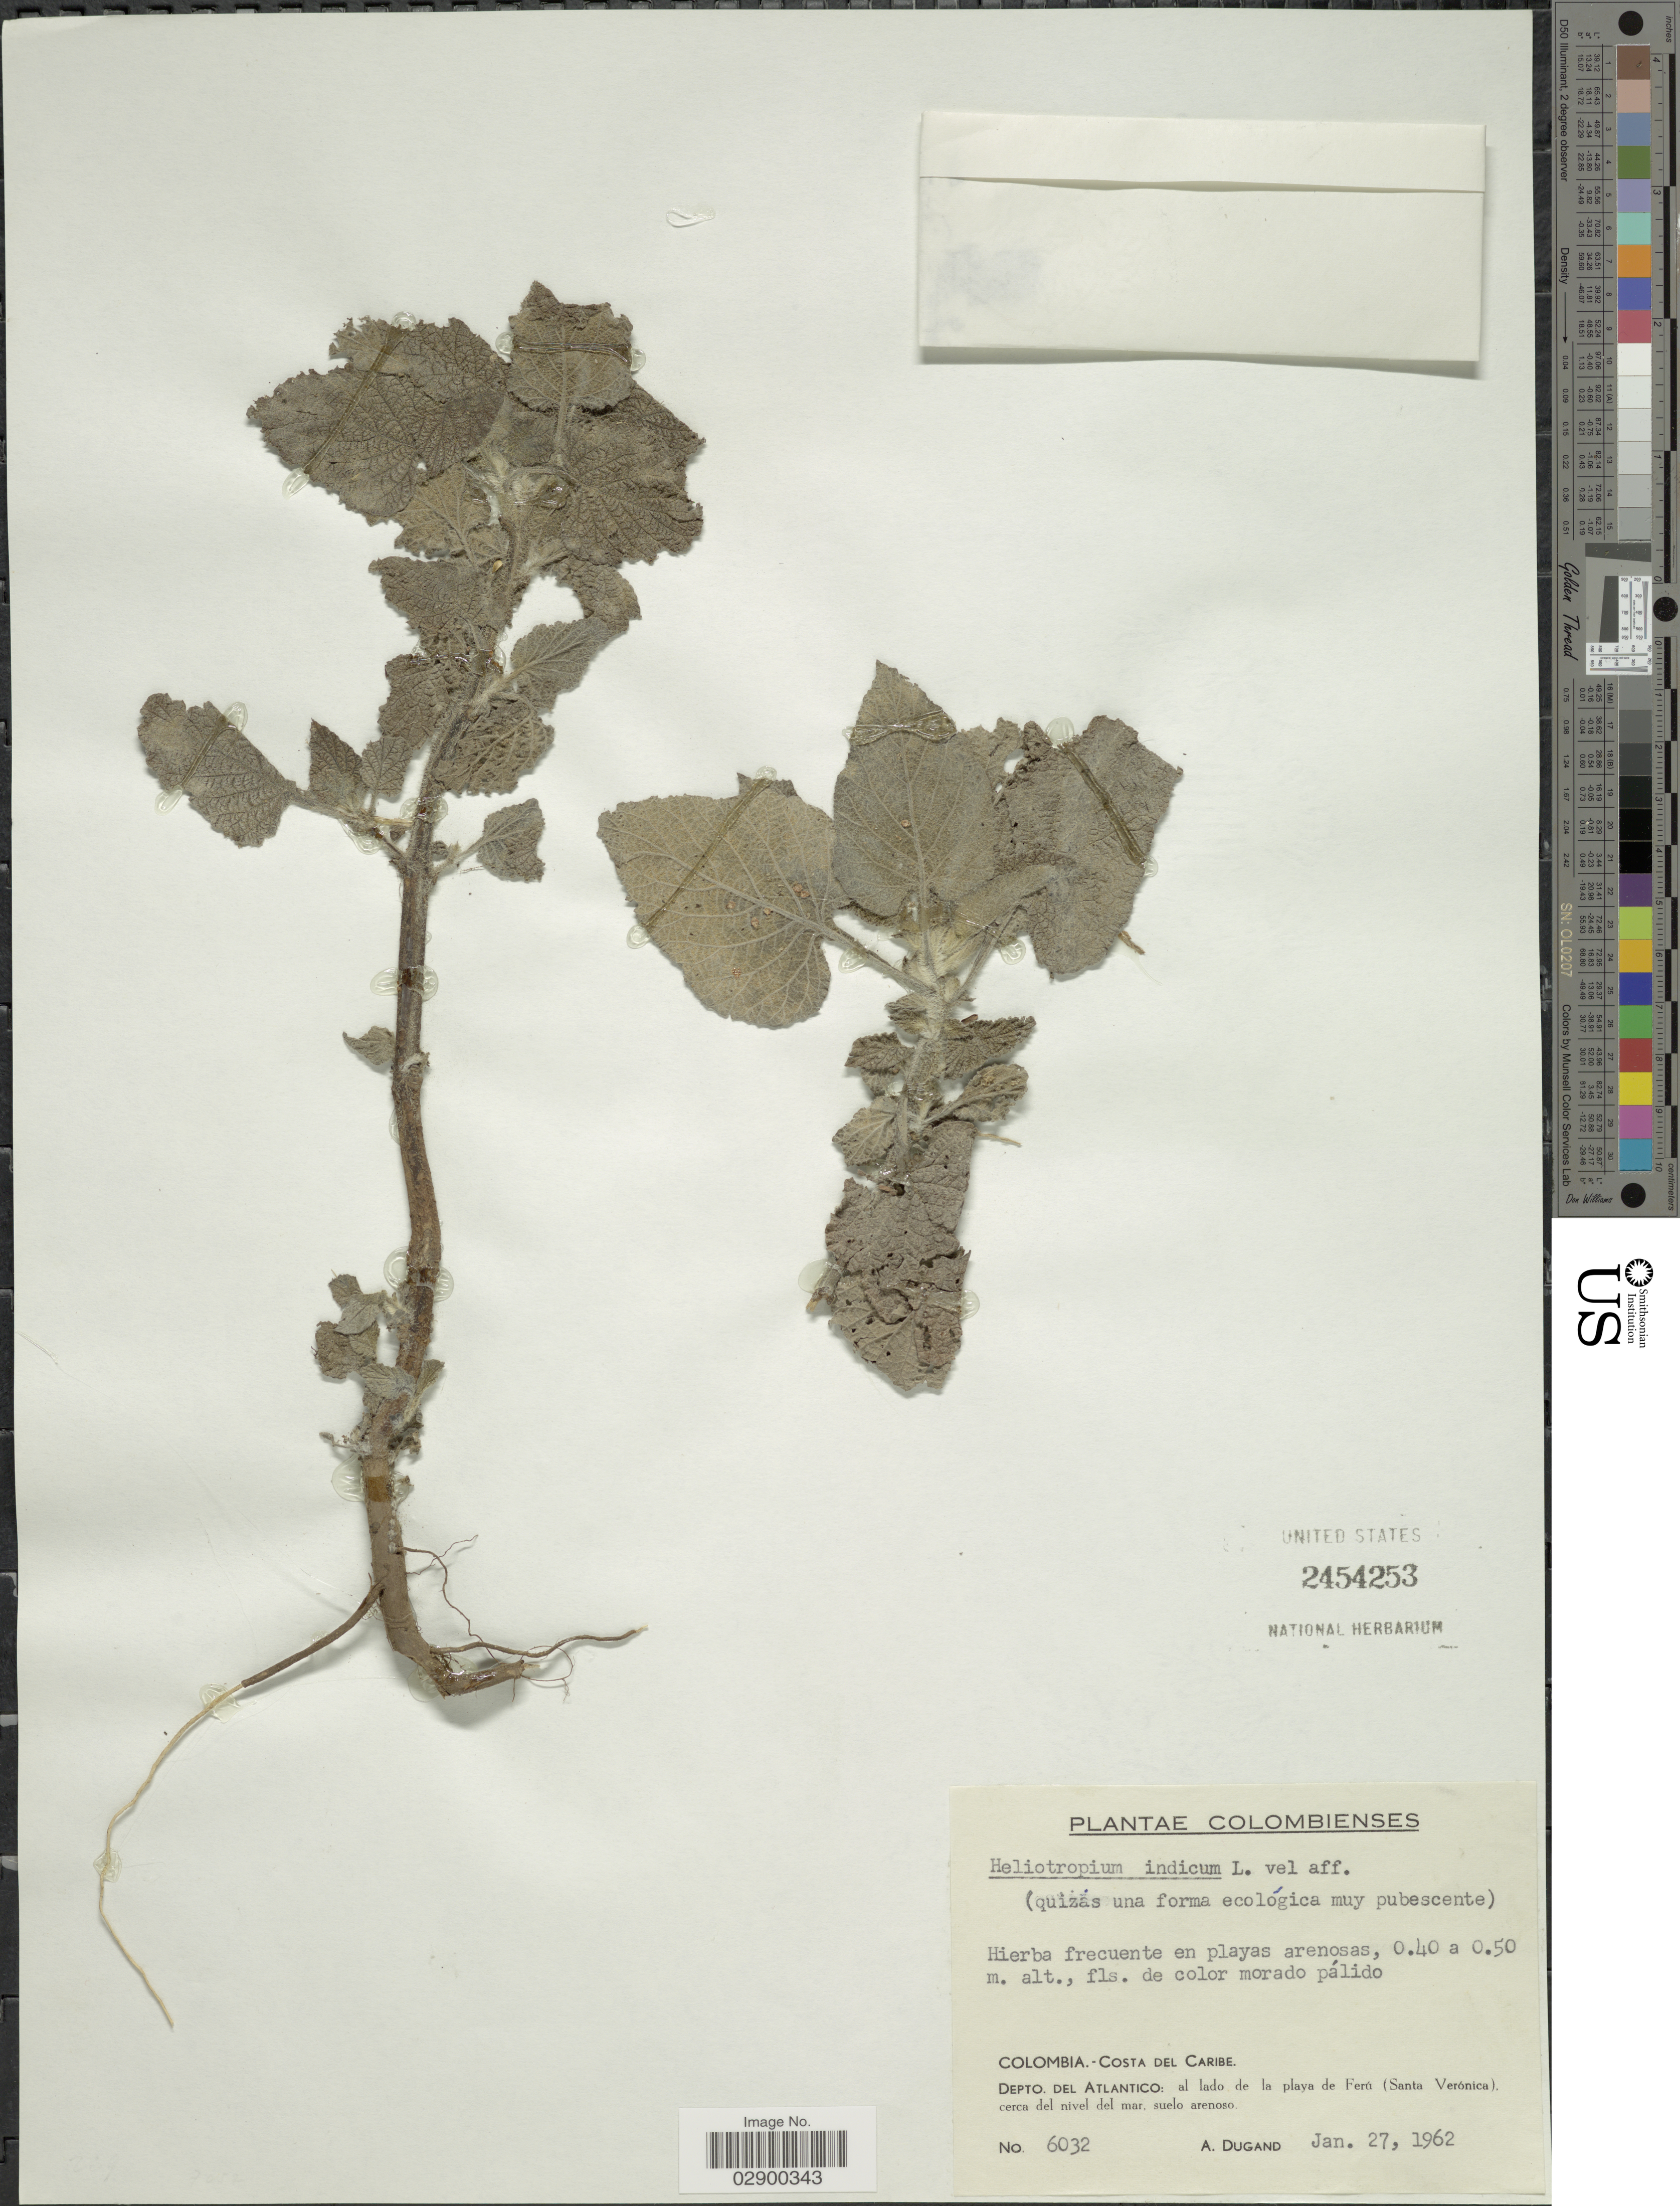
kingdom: Plantae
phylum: Tracheophyta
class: Magnoliopsida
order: Boraginales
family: Heliotropiaceae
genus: Heliotropium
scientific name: Heliotropium indicum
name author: L.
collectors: A. Dugand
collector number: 6032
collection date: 1962-01-27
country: Colombia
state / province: Atlántico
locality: Costa del Caribe, Depto. Del Atlantico, al lado de la playa de Ferú (Santa Verónica), cerca del nivel del mar, suelo arenoso.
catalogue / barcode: US 2454253